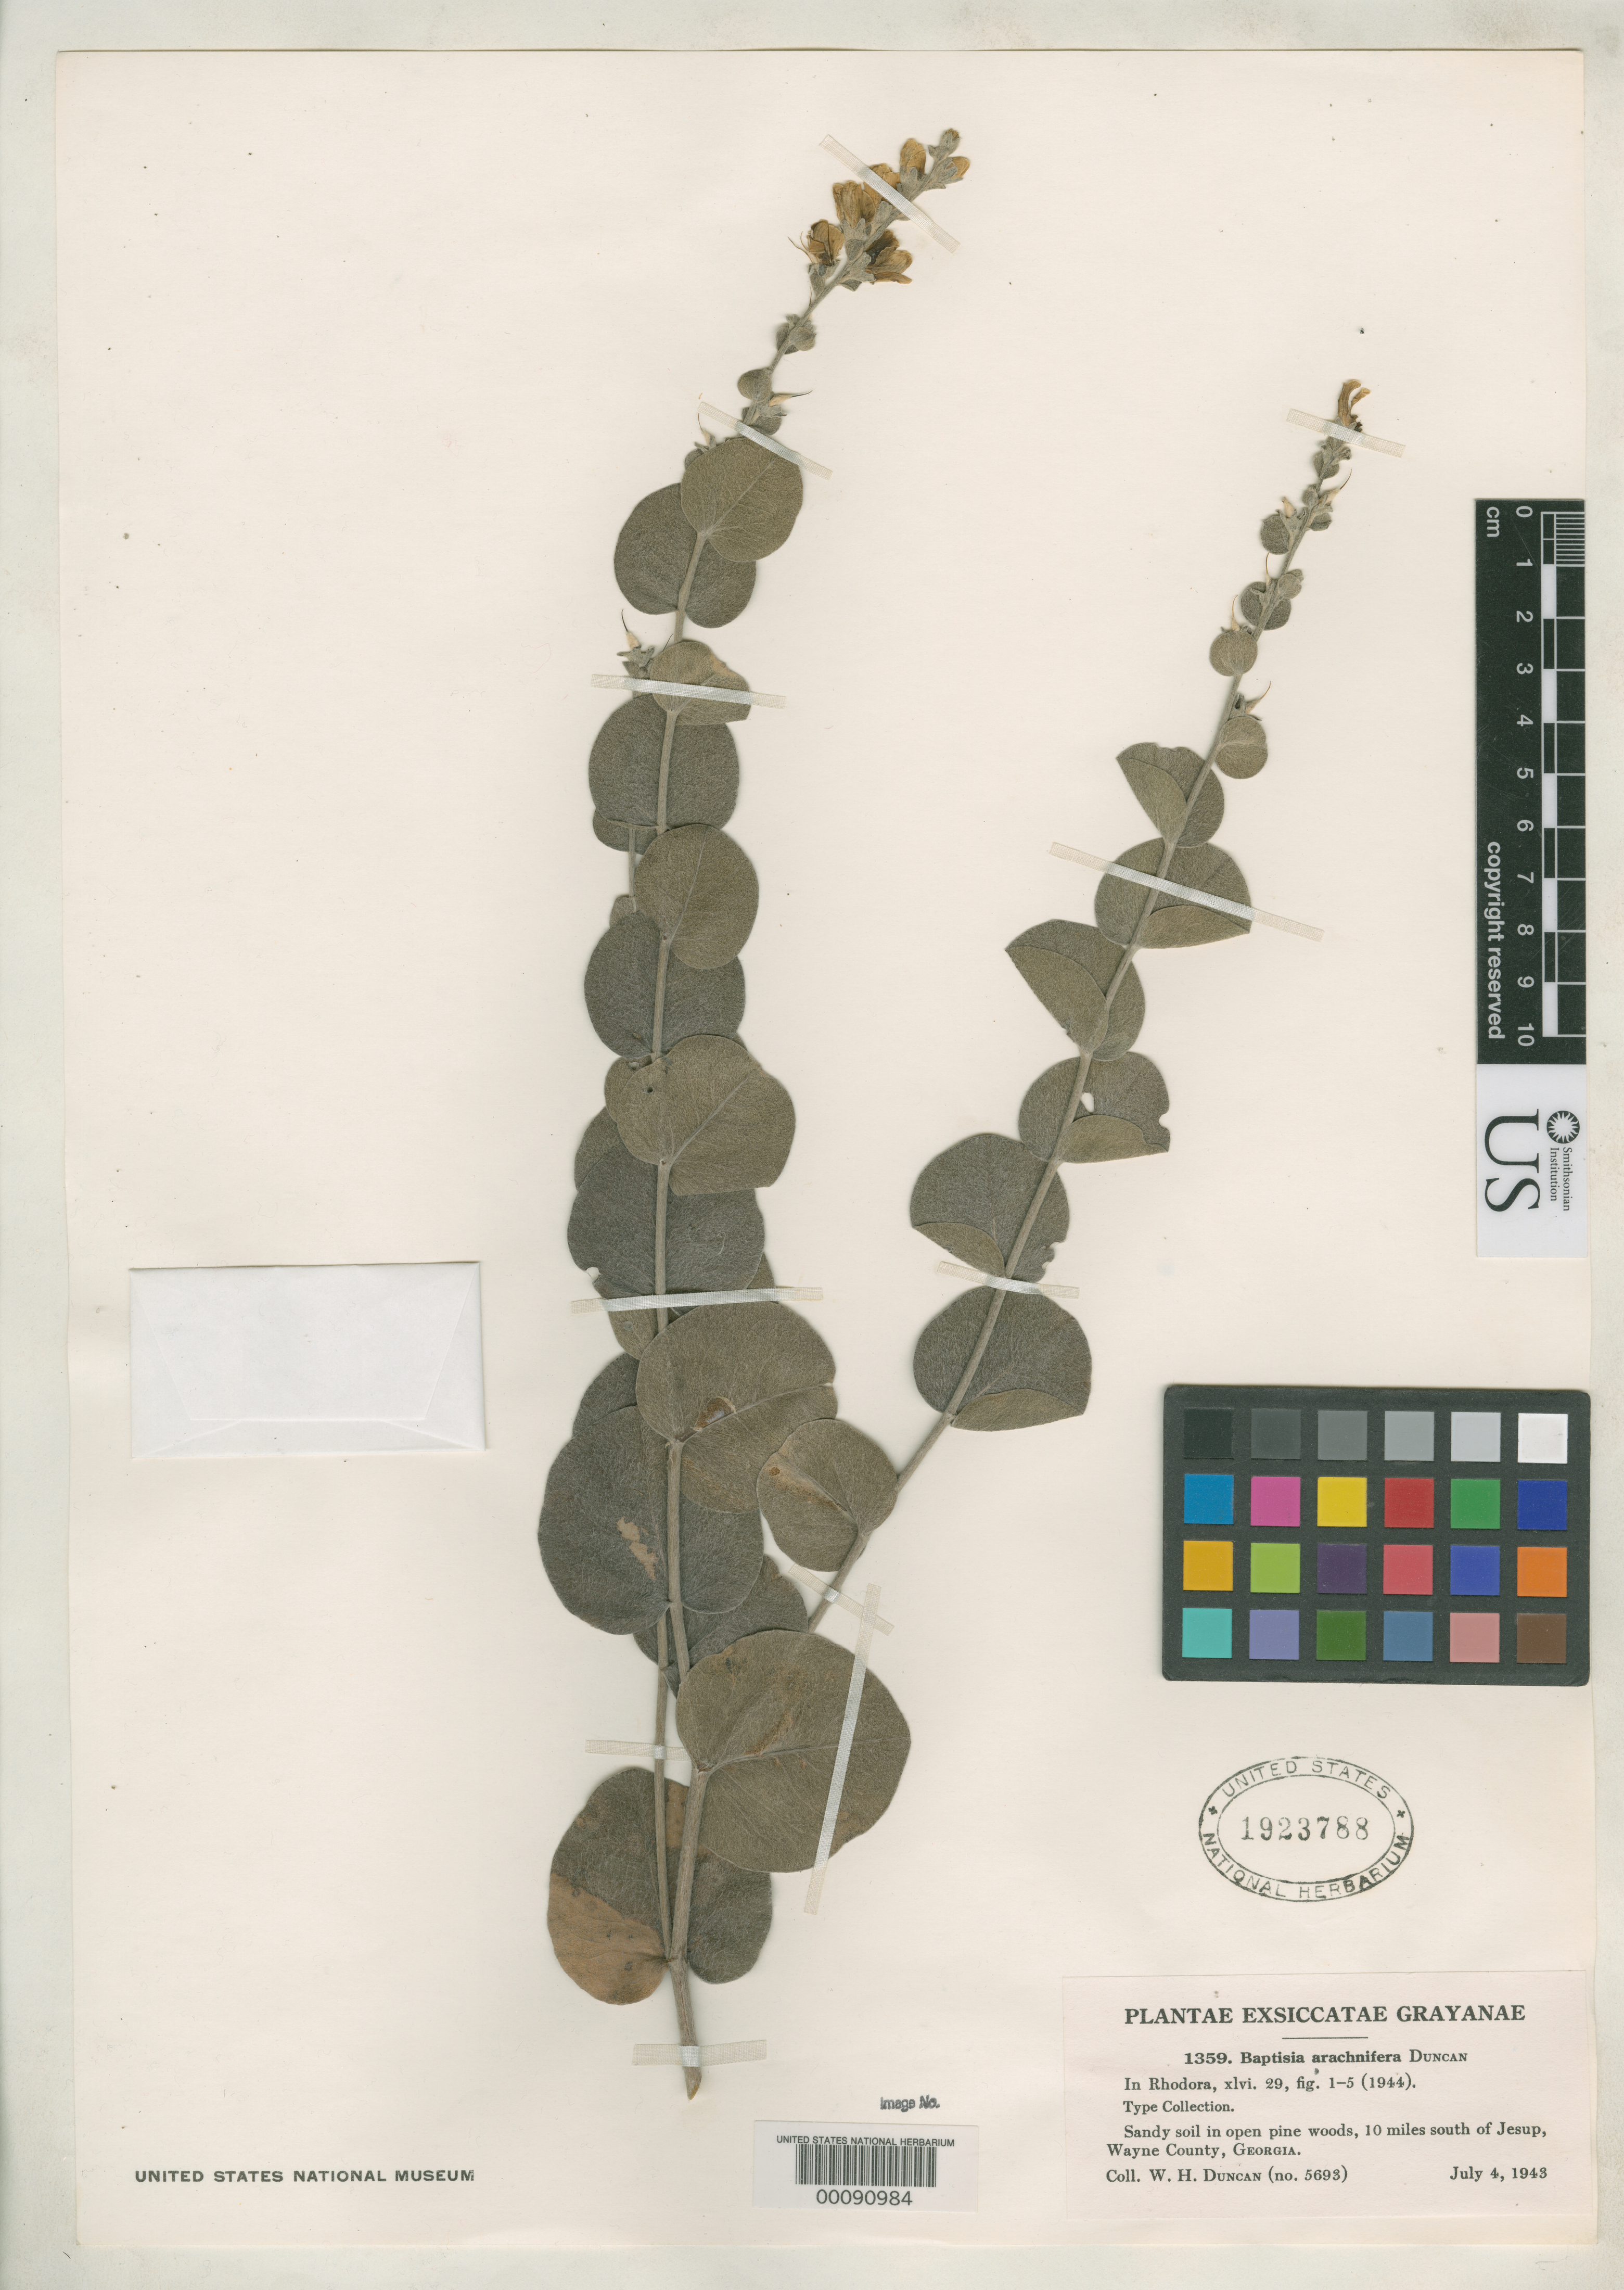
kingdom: Plantae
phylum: Tracheophyta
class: Magnoliopsida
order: Fabales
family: Fabaceae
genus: Baptisia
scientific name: Baptisia arachnifera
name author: W.H. Duncan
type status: Isotype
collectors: W. H. Duncan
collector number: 5693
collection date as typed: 04 Jul 1943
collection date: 1943-07-04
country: United States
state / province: Georgia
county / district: Wayne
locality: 10 mi S of Jesup.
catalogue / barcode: US 1923788